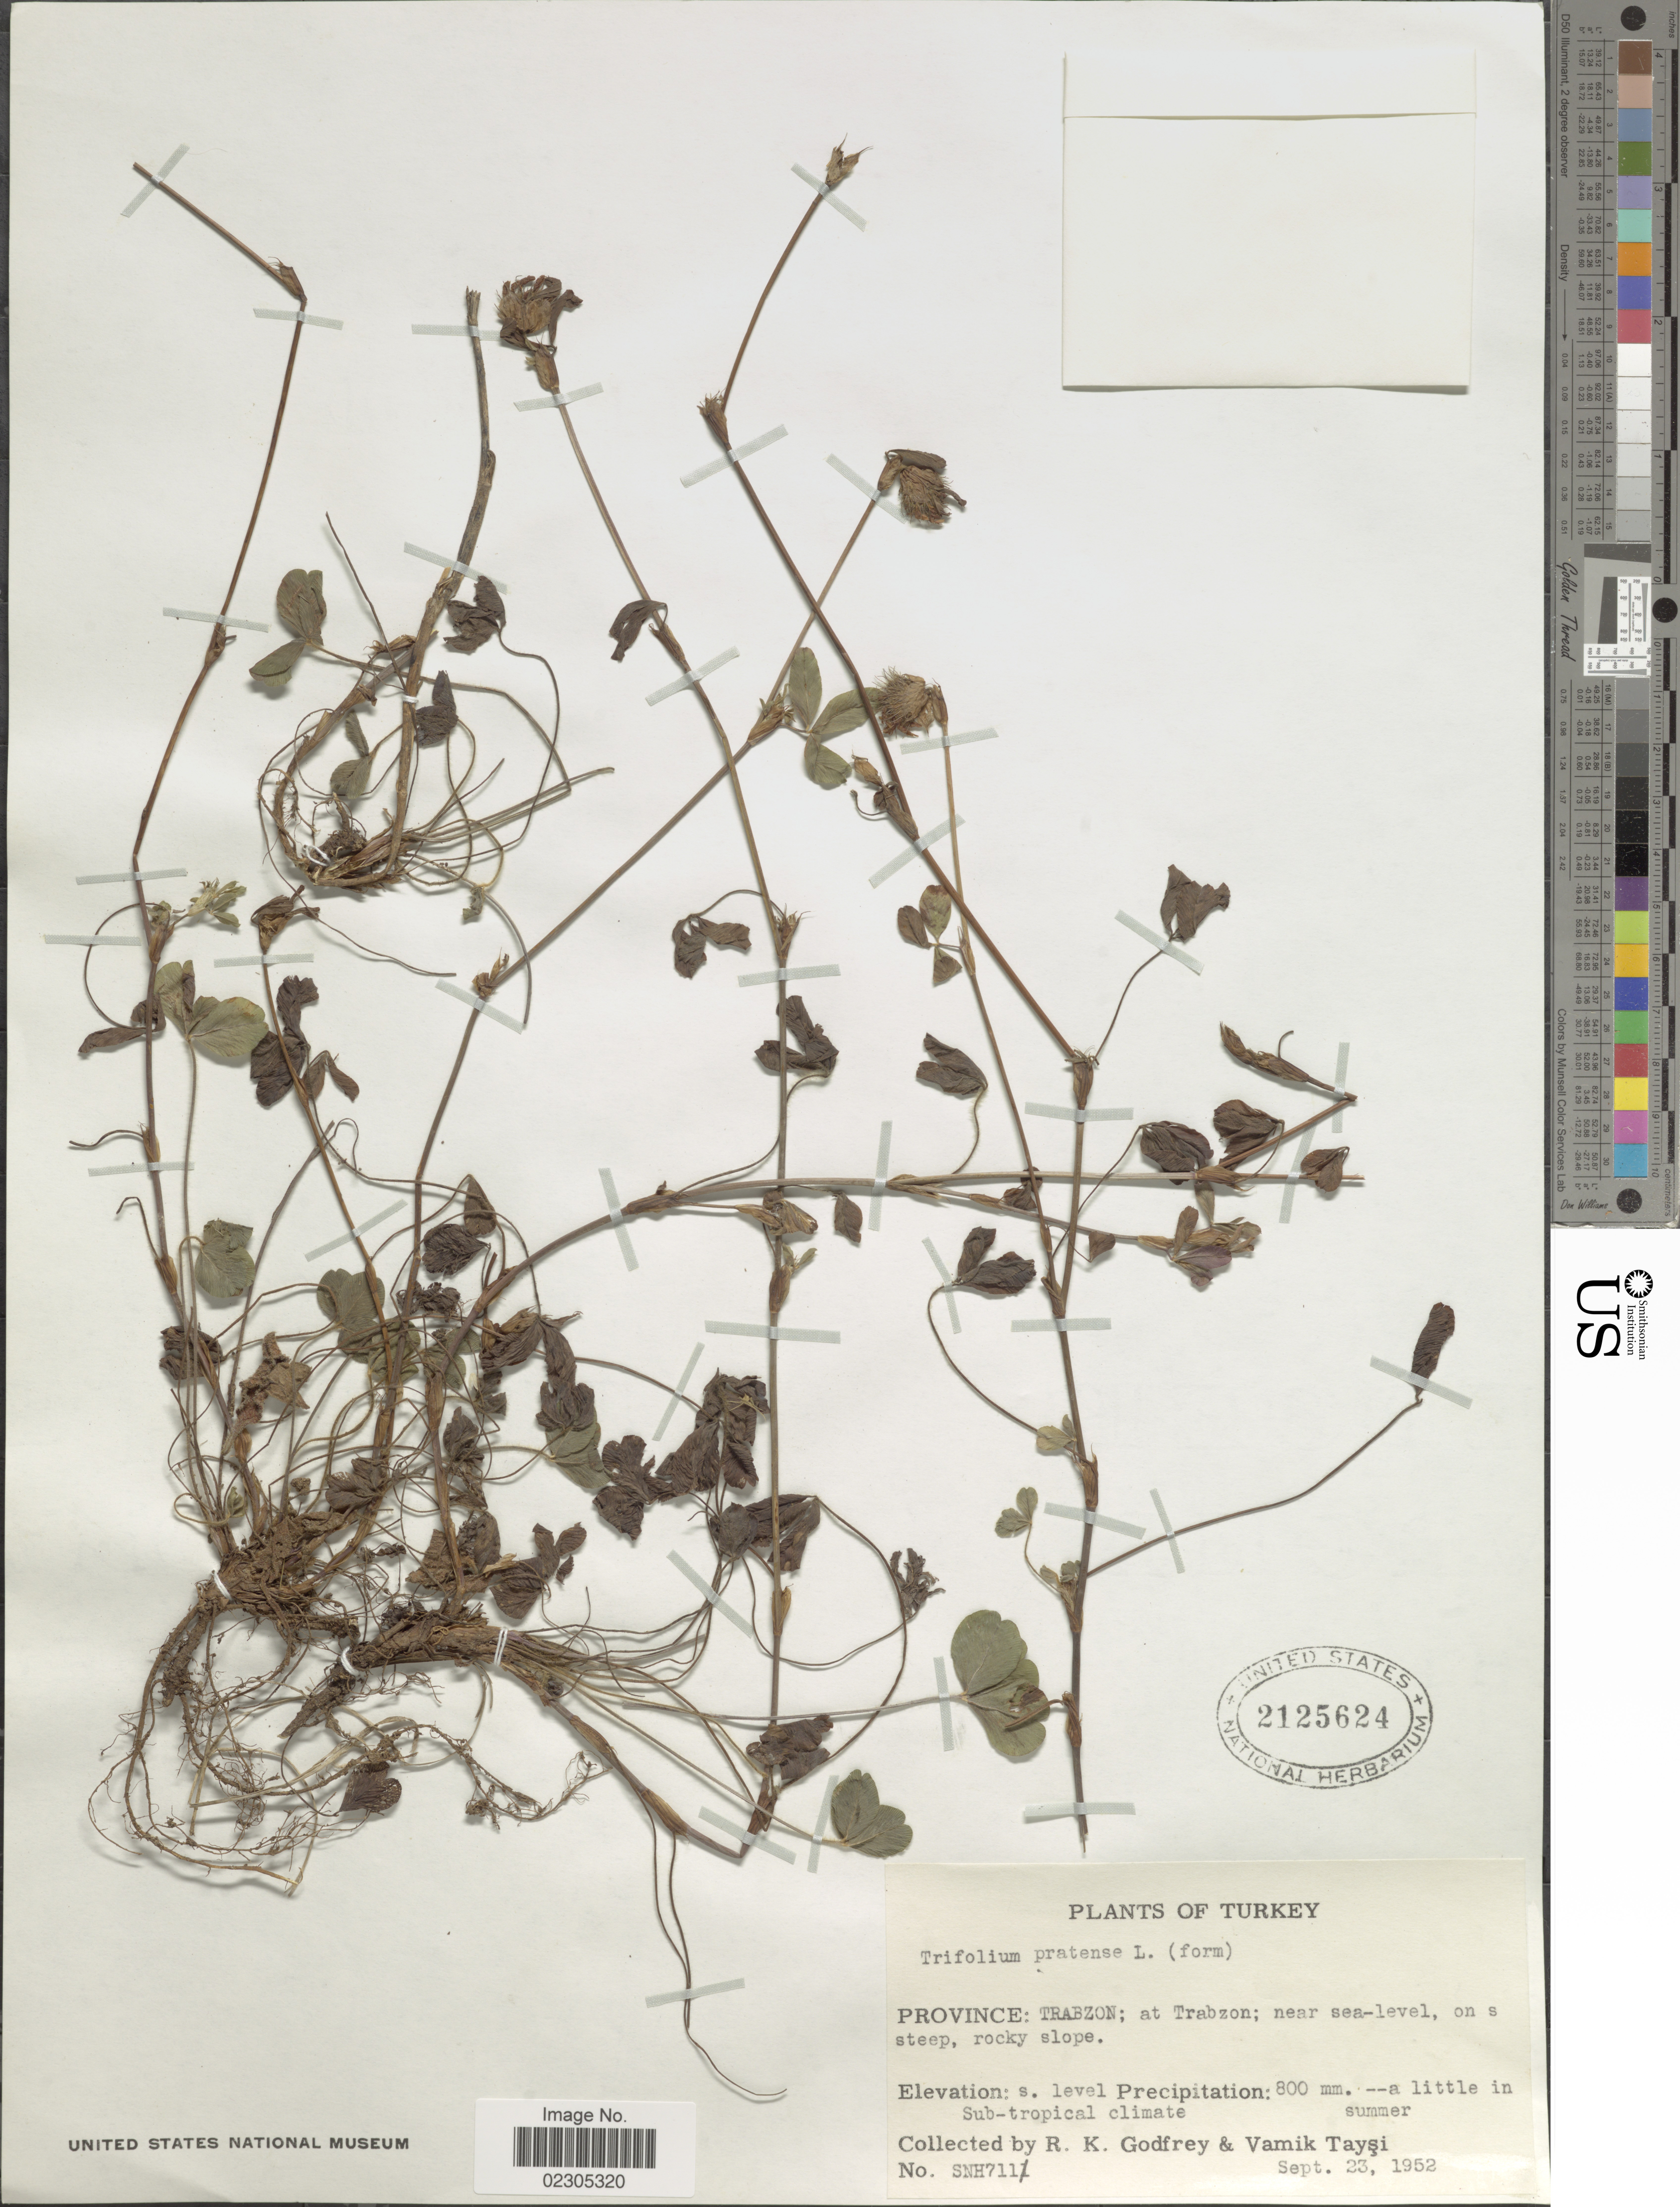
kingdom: Plantae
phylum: Tracheophyta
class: Magnoliopsida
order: Fabales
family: Fabaceae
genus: Trifolium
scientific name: Trifolium pratense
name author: L.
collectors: R. K. Godfrey & V. Taysi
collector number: SNH711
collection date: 1952-09-23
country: Turkey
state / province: Trabzon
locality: At Trabzon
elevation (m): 800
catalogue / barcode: US 2125624